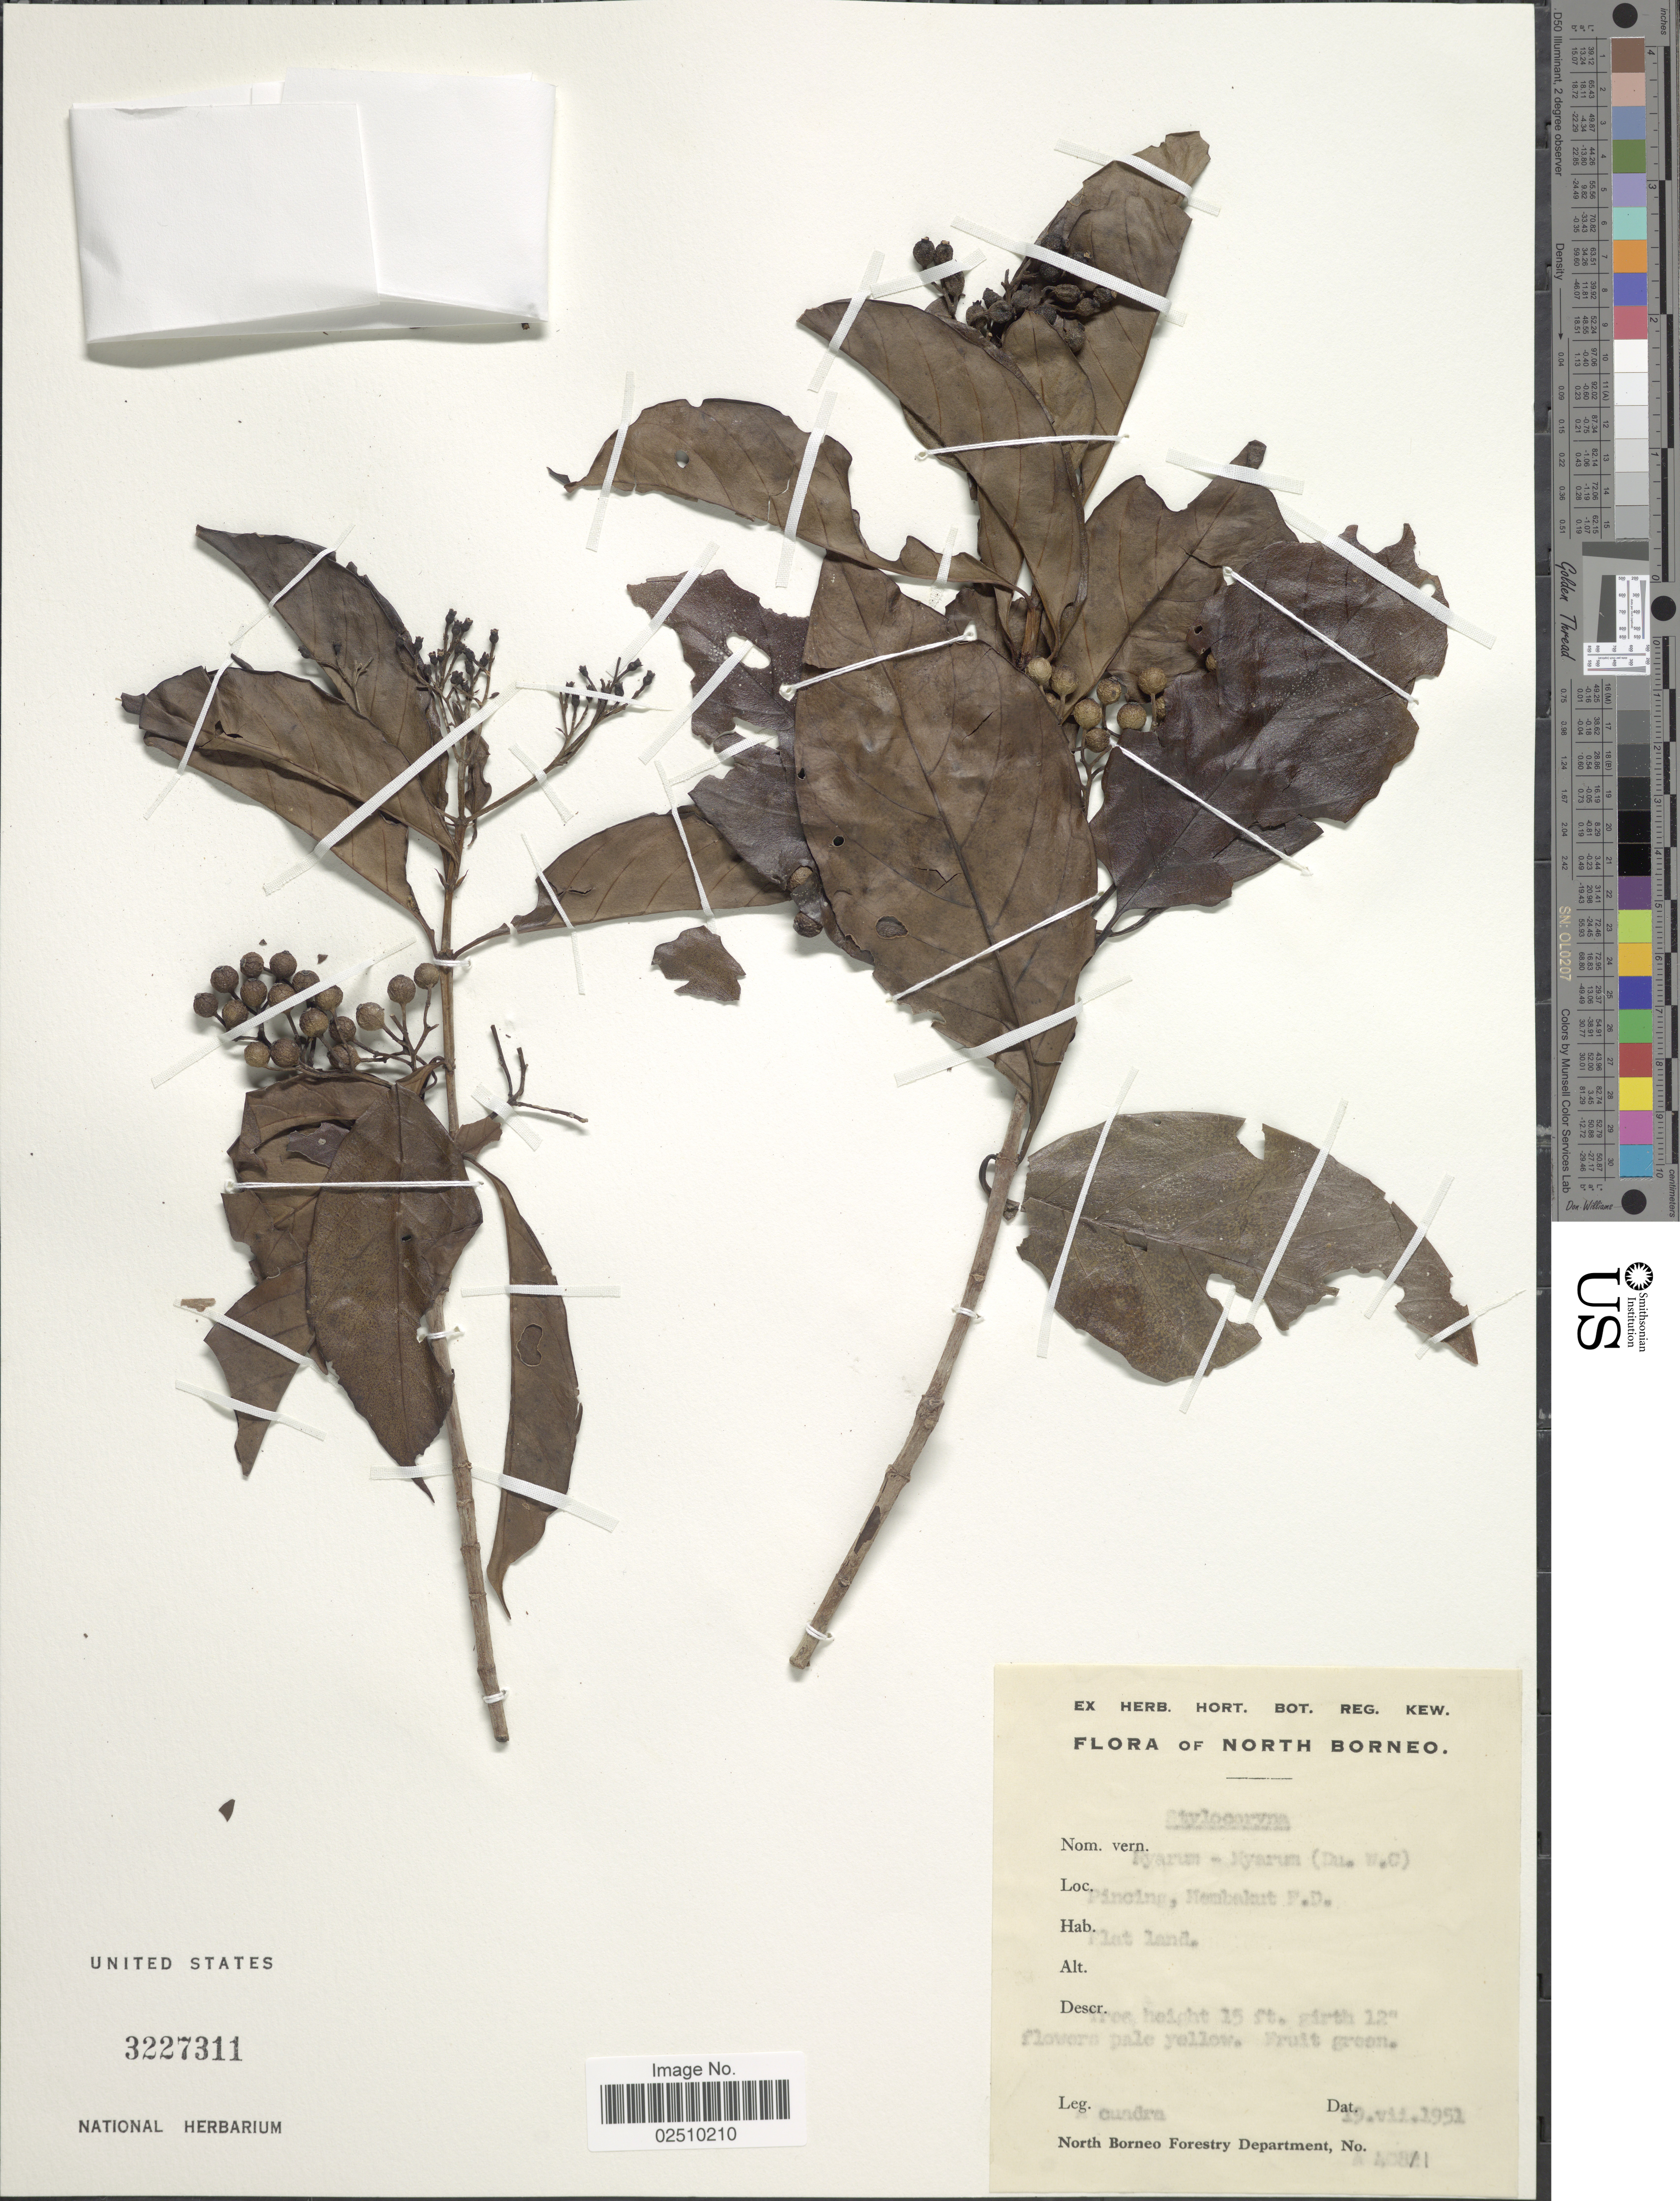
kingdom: Plantae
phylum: Tracheophyta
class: Magnoliopsida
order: Gentianales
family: Rubiaceae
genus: Stylocoryna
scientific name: Stylocoryna sp.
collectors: -. Cuadra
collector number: A4081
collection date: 1951-07-19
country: Malaysia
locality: North Borneo. Pincing, Nembakut F.D.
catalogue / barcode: US 3227311